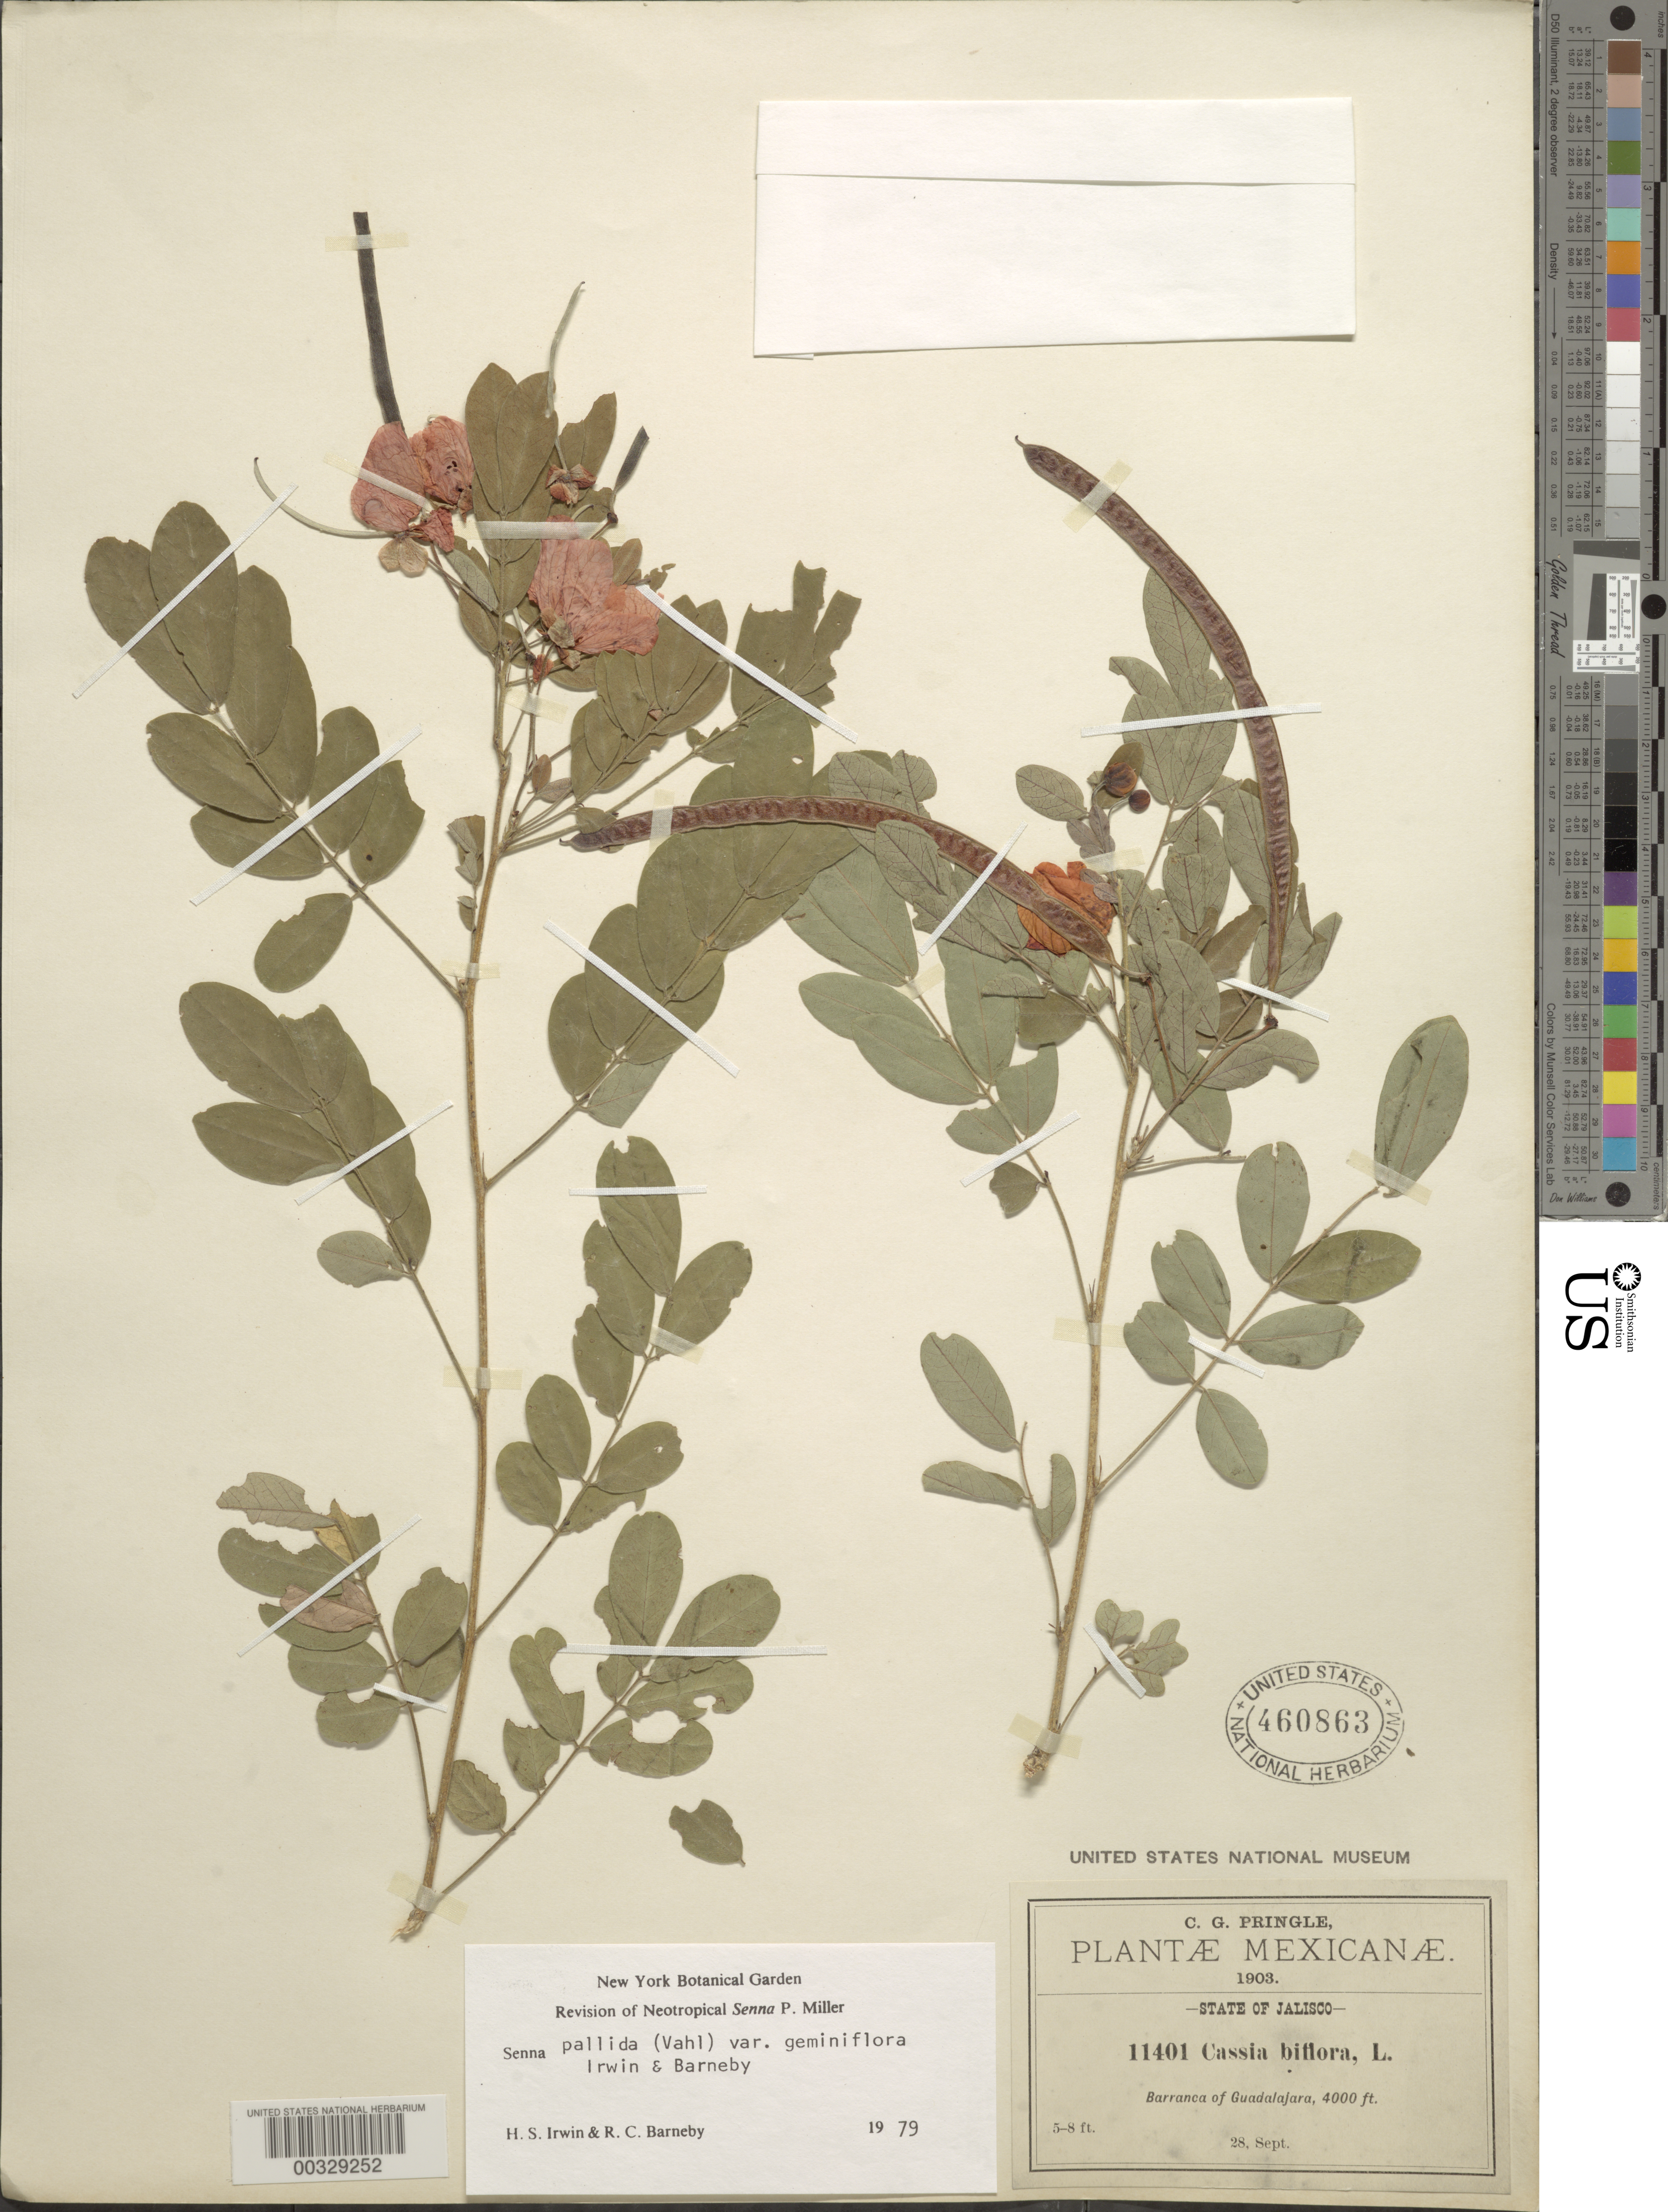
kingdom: Plantae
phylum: Tracheophyta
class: Magnoliopsida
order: Fabales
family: Fabaceae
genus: Senna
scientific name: Senna pallida var. geminiflora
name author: H.S. Irwin & Barneby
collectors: C. G. Pringle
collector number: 11401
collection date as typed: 28 Sep 1903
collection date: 1903-09-28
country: Mexico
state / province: Jalisco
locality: Barranca Guadalajara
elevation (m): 1219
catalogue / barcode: US 460863